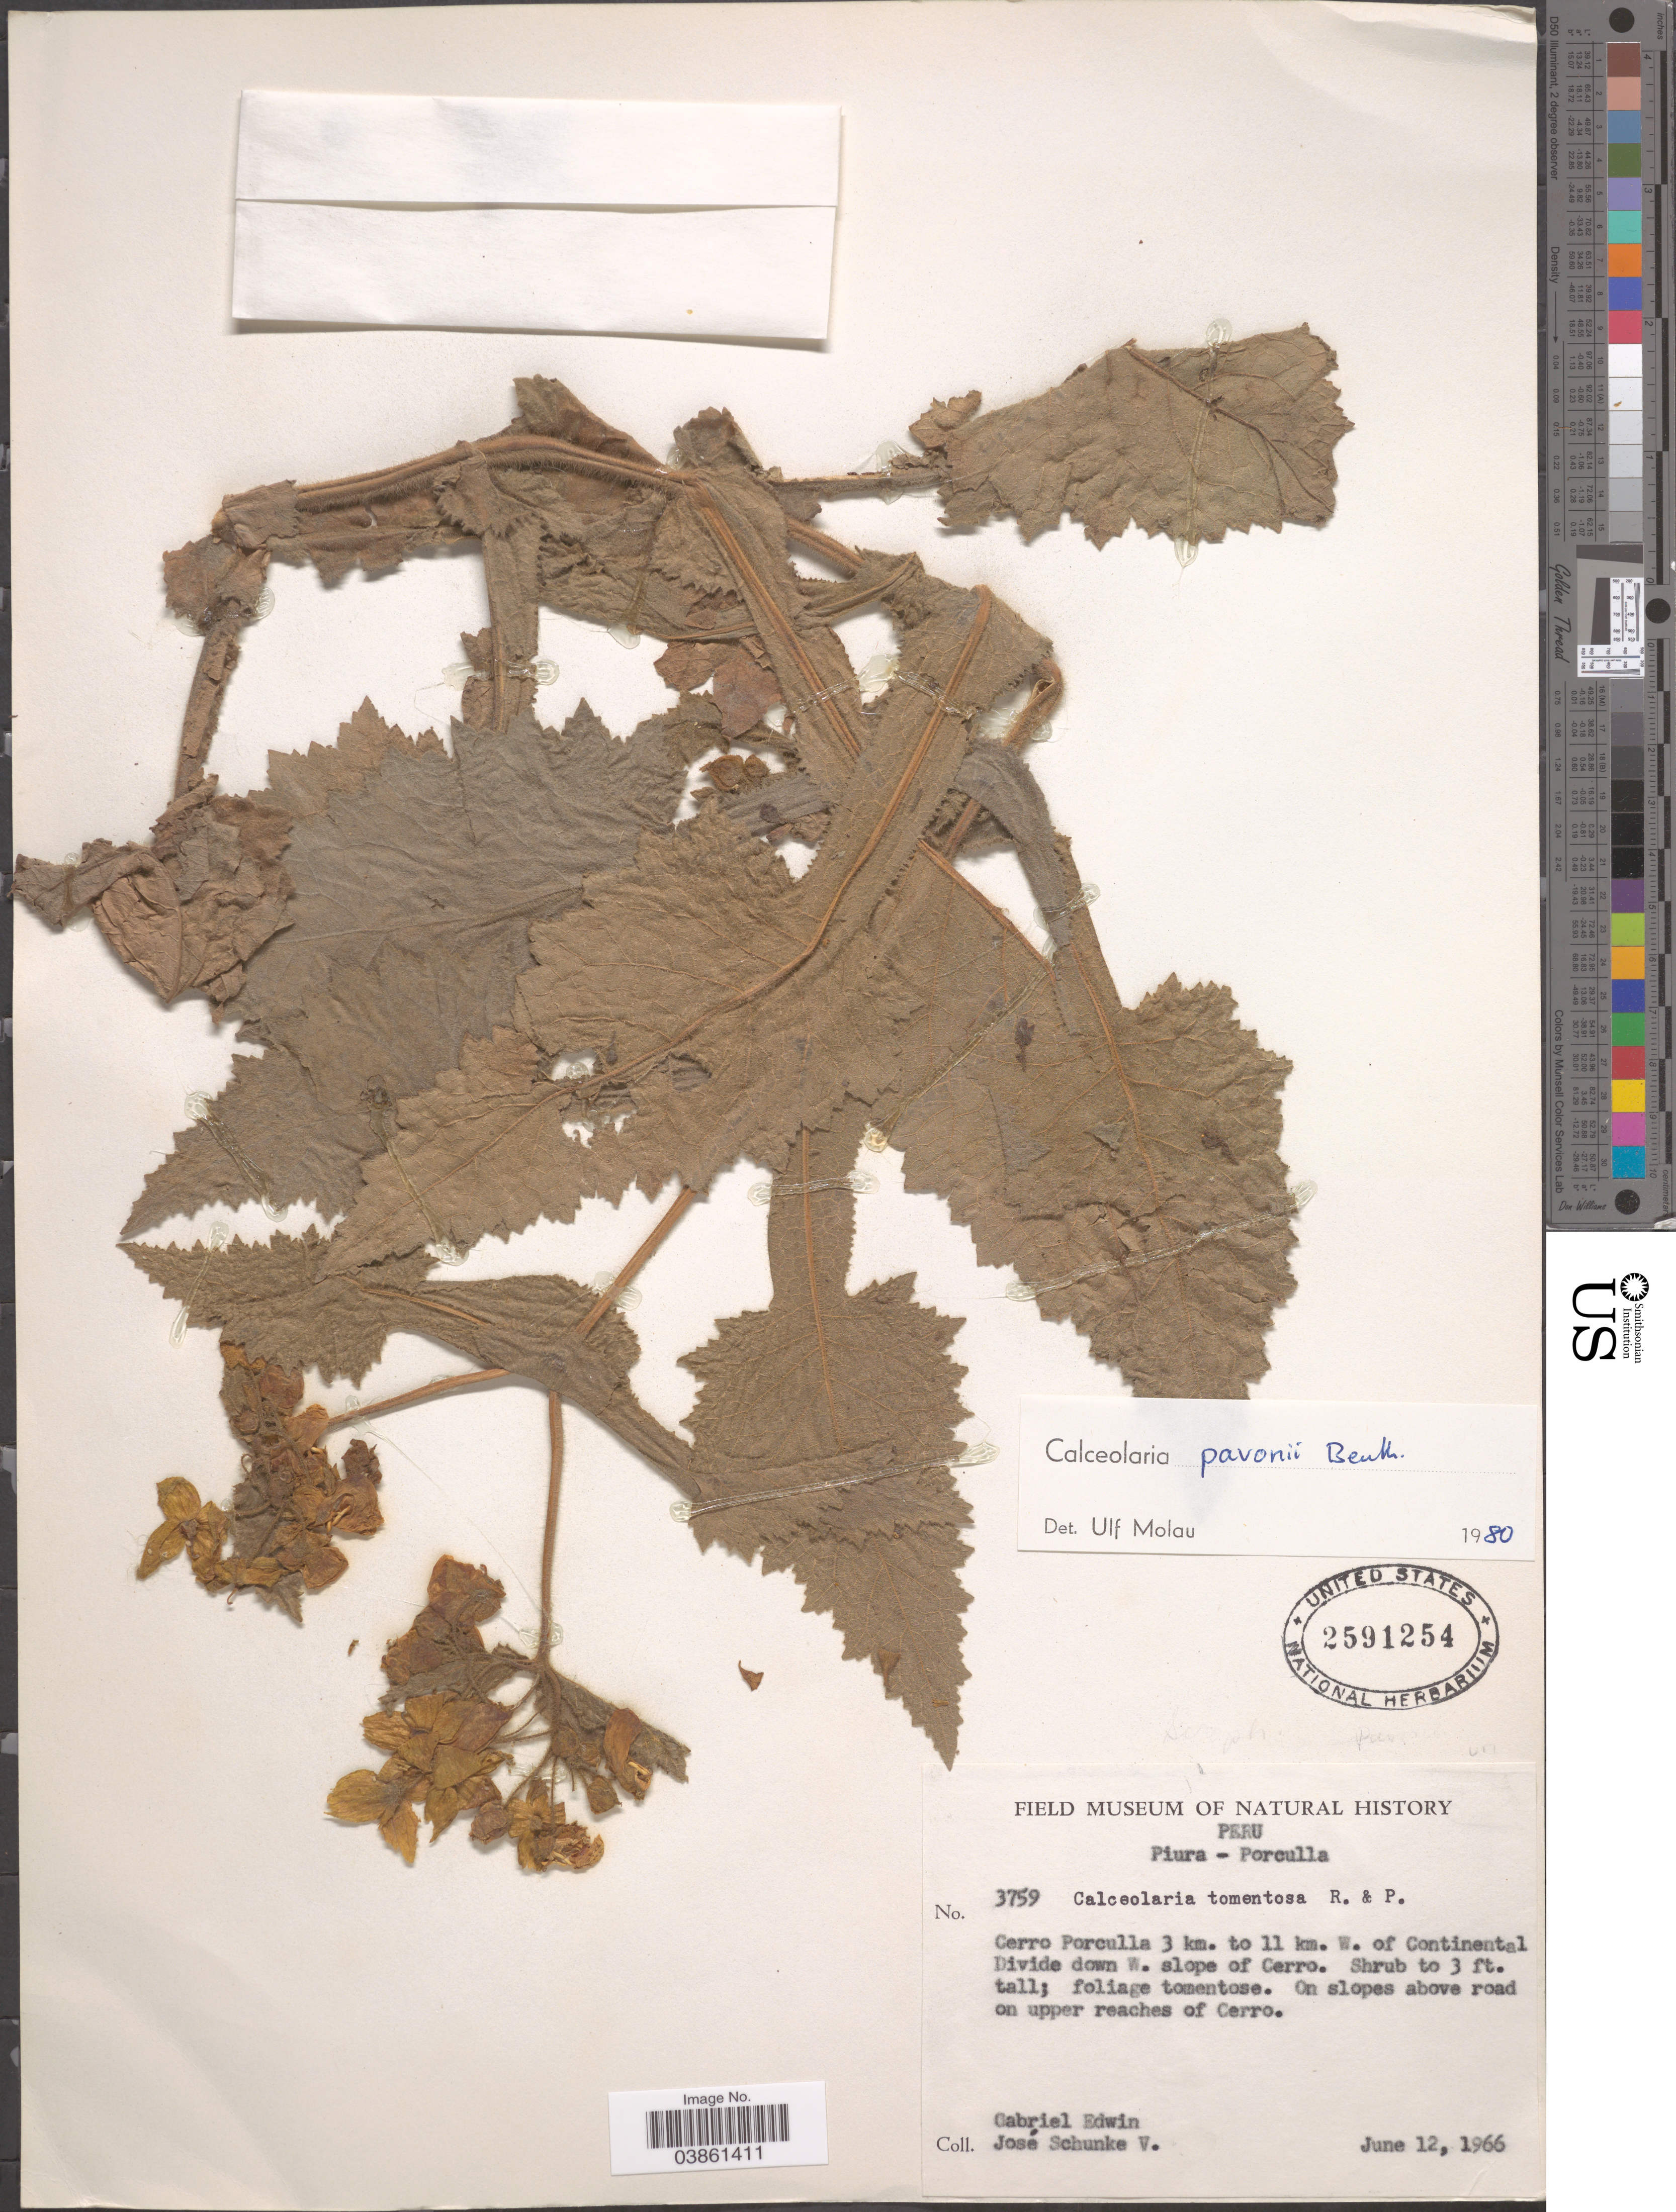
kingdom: Plantae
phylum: Tracheophyta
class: Magnoliopsida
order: Lamiales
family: Calceolariaceae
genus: Calceolaria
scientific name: Calceolaria pavonii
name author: Benth. in DC.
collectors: G. Edwin & J. Schunke Vigo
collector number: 3759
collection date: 1966-06-12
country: Peru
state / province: Piura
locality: Piura - Porculla. Cerro Porculla 3 km. to 11 km. W. of Continental Divide down W. slope of Cerro.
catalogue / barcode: US 2591254